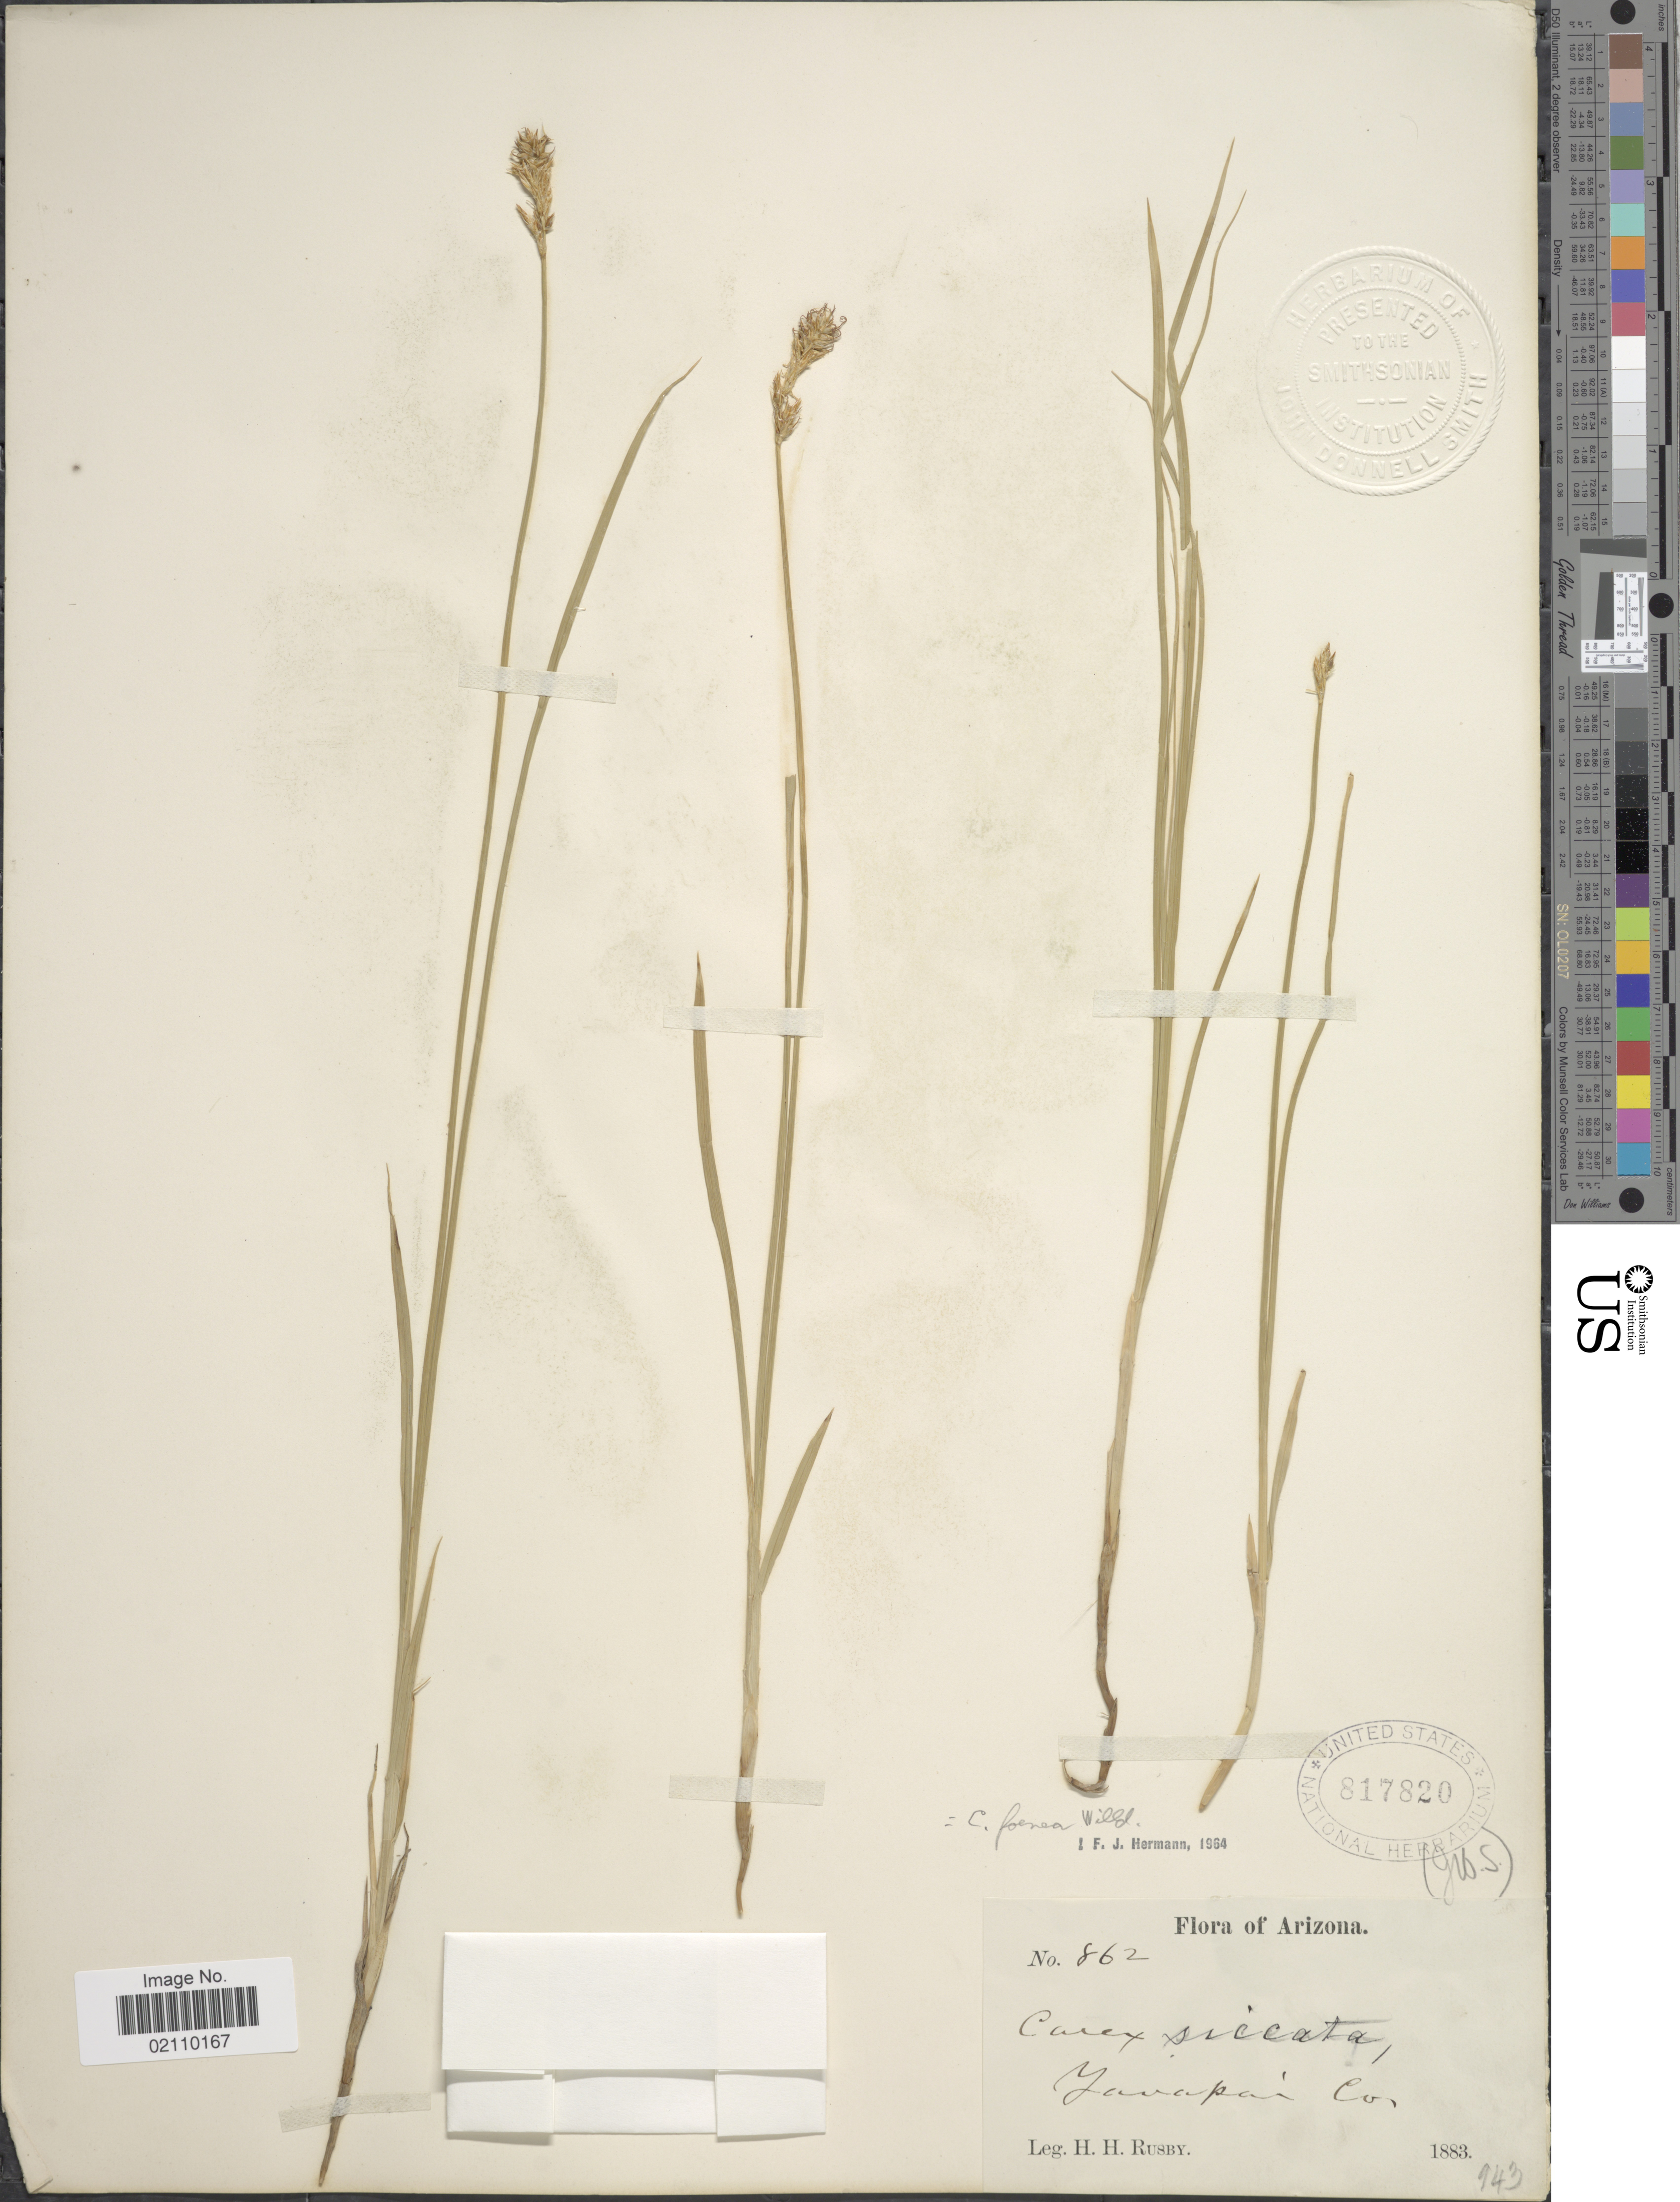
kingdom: Plantae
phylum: Tracheophyta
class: Liliopsida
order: Poales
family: Cyperaceae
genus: Carex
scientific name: Carex siccata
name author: Dewey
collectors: H. H. Rusby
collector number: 862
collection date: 1883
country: United States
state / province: Arizona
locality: Yavapai Co.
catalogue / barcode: US 817820